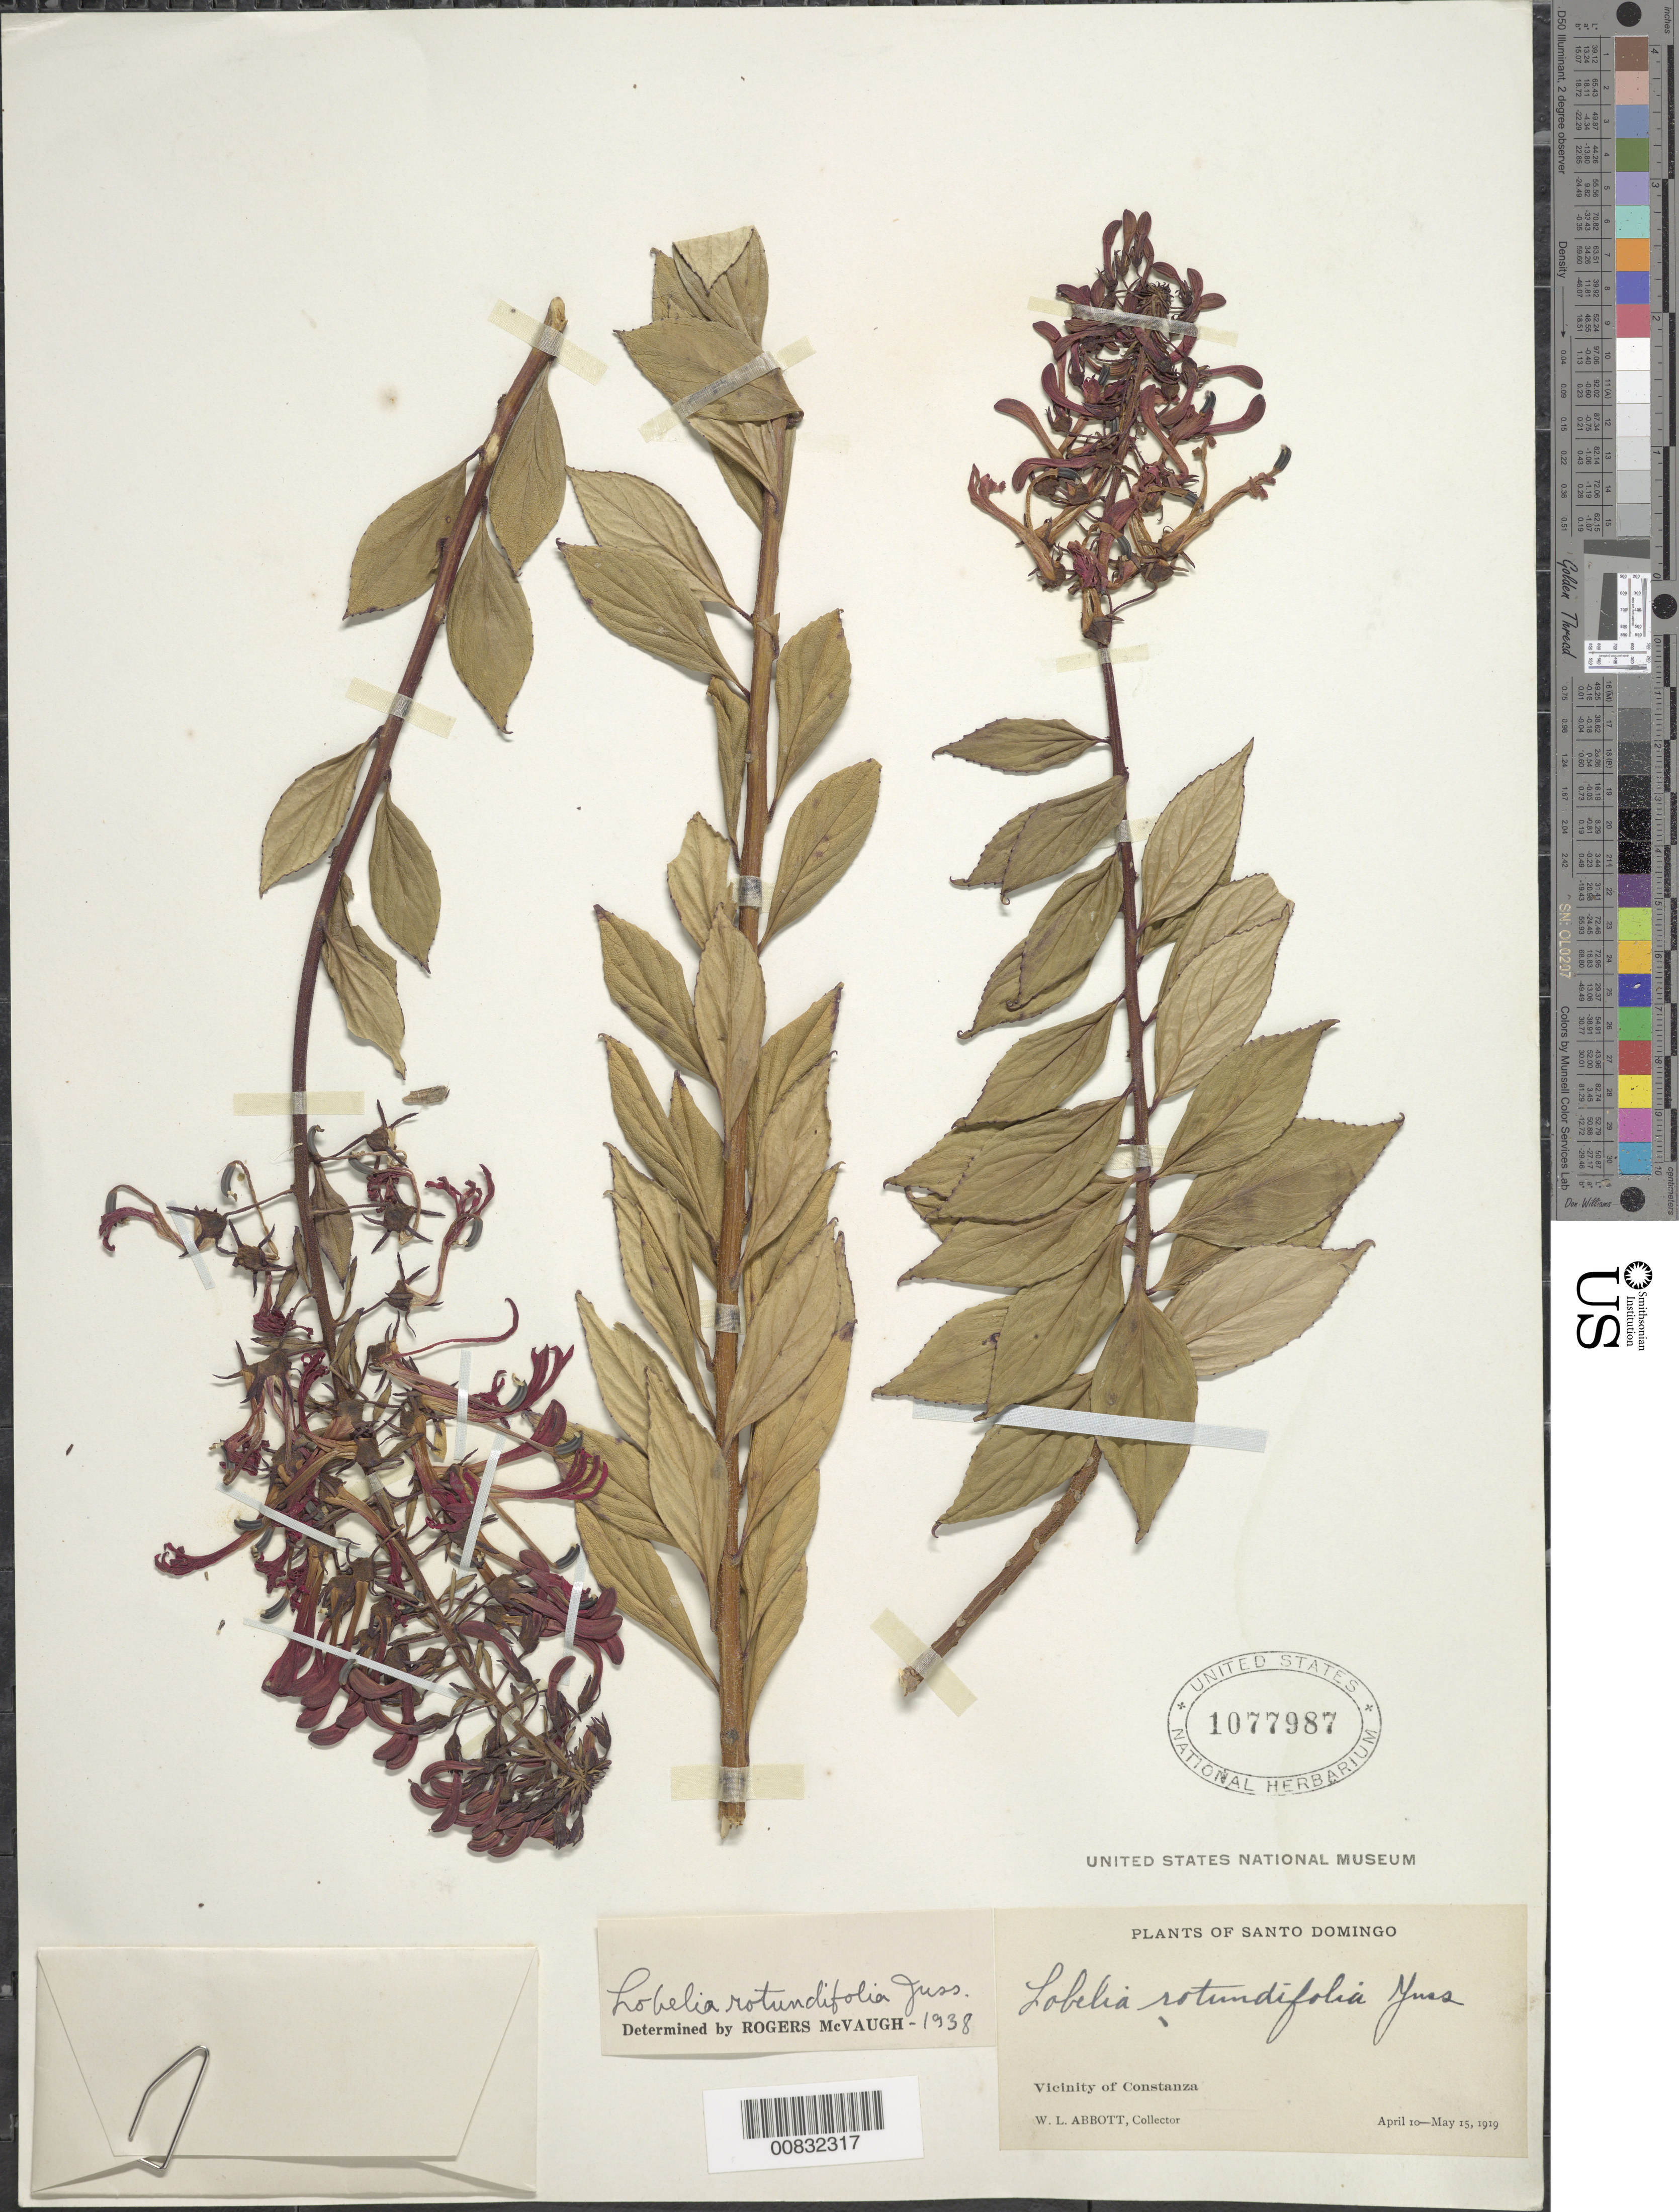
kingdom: Plantae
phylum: Tracheophyta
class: Magnoliopsida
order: Asterales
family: Campanulaceae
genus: Lobelia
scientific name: Lobelia rotundifolia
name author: Juss. ex A. DC.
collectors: W. L. Abbott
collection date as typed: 10 Apr 1919 to 15 May 1919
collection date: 1919-04-10/1919-05-15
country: Dominican Republic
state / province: La Vega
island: Hispaniola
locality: Vicinity of Constanza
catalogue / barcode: US 1077987